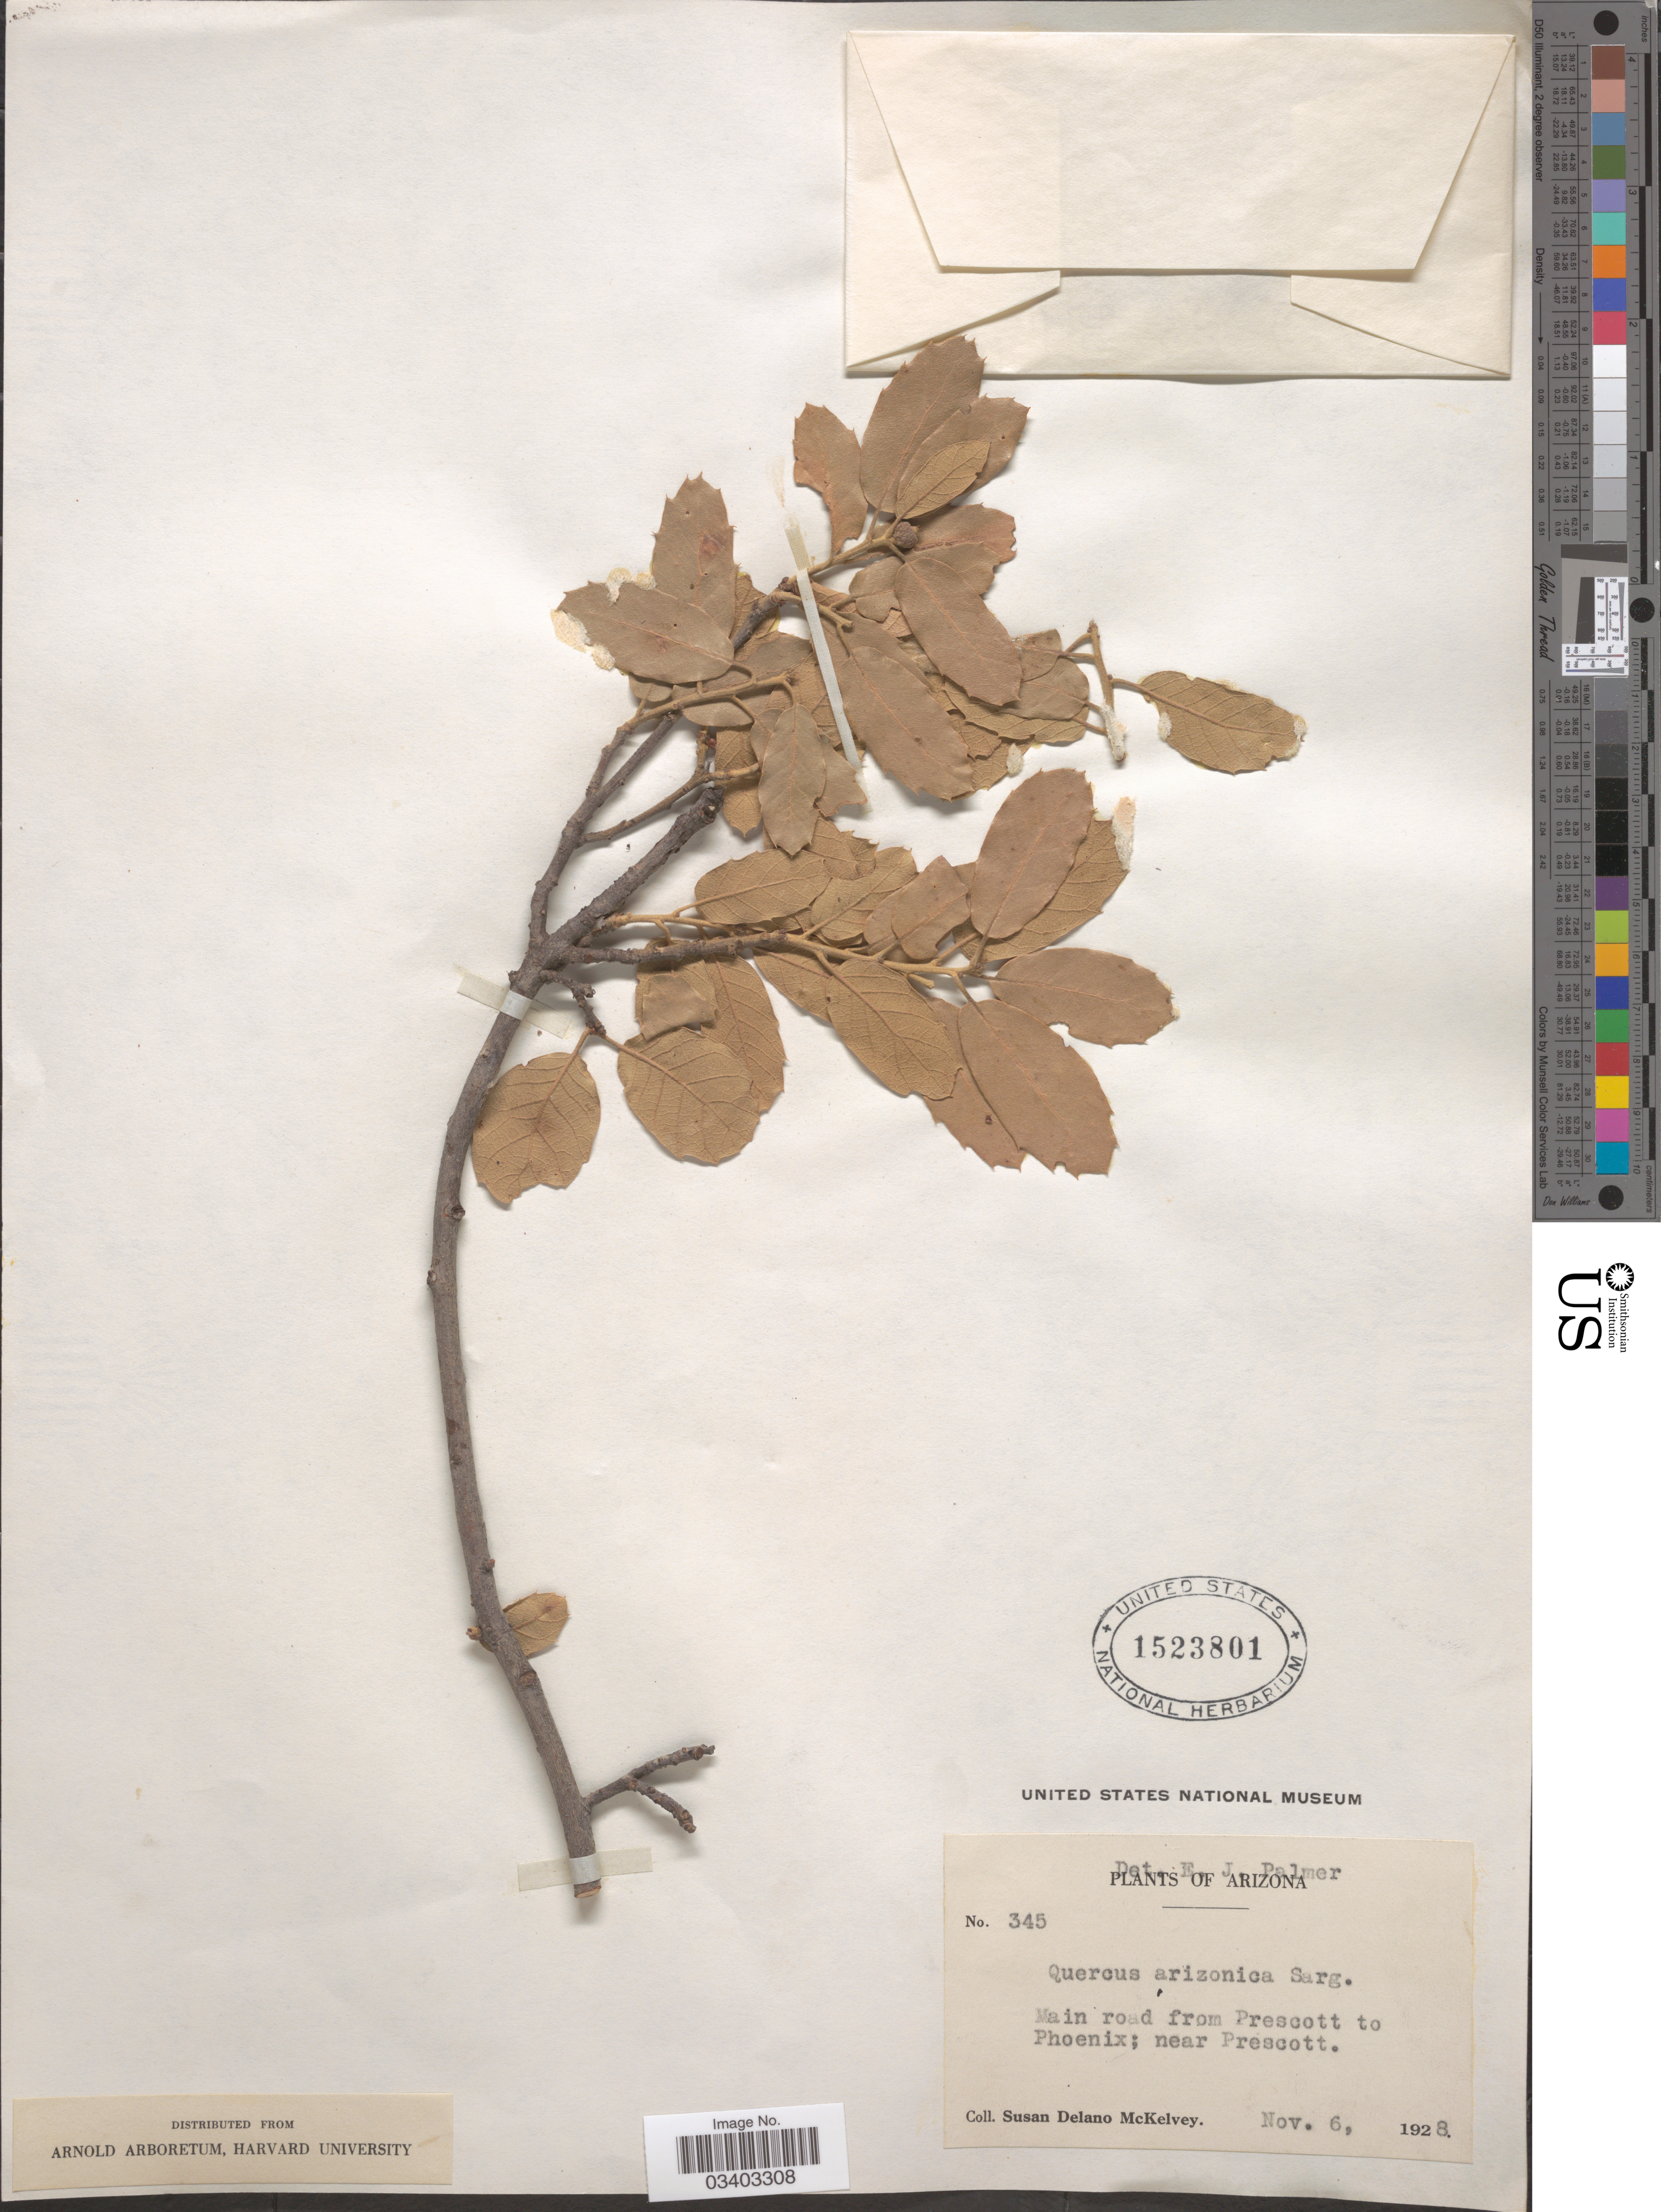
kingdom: Plantae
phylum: Tracheophyta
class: Magnoliopsida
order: Fagales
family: Fagaceae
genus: Quercus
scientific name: Quercus arizonica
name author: Sarg.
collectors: S. A. McKelvey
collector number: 345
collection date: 1928-11-06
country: United States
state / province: Arizona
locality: Main road from Prescott to Phoenix; near Prescott.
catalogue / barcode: US 1523801